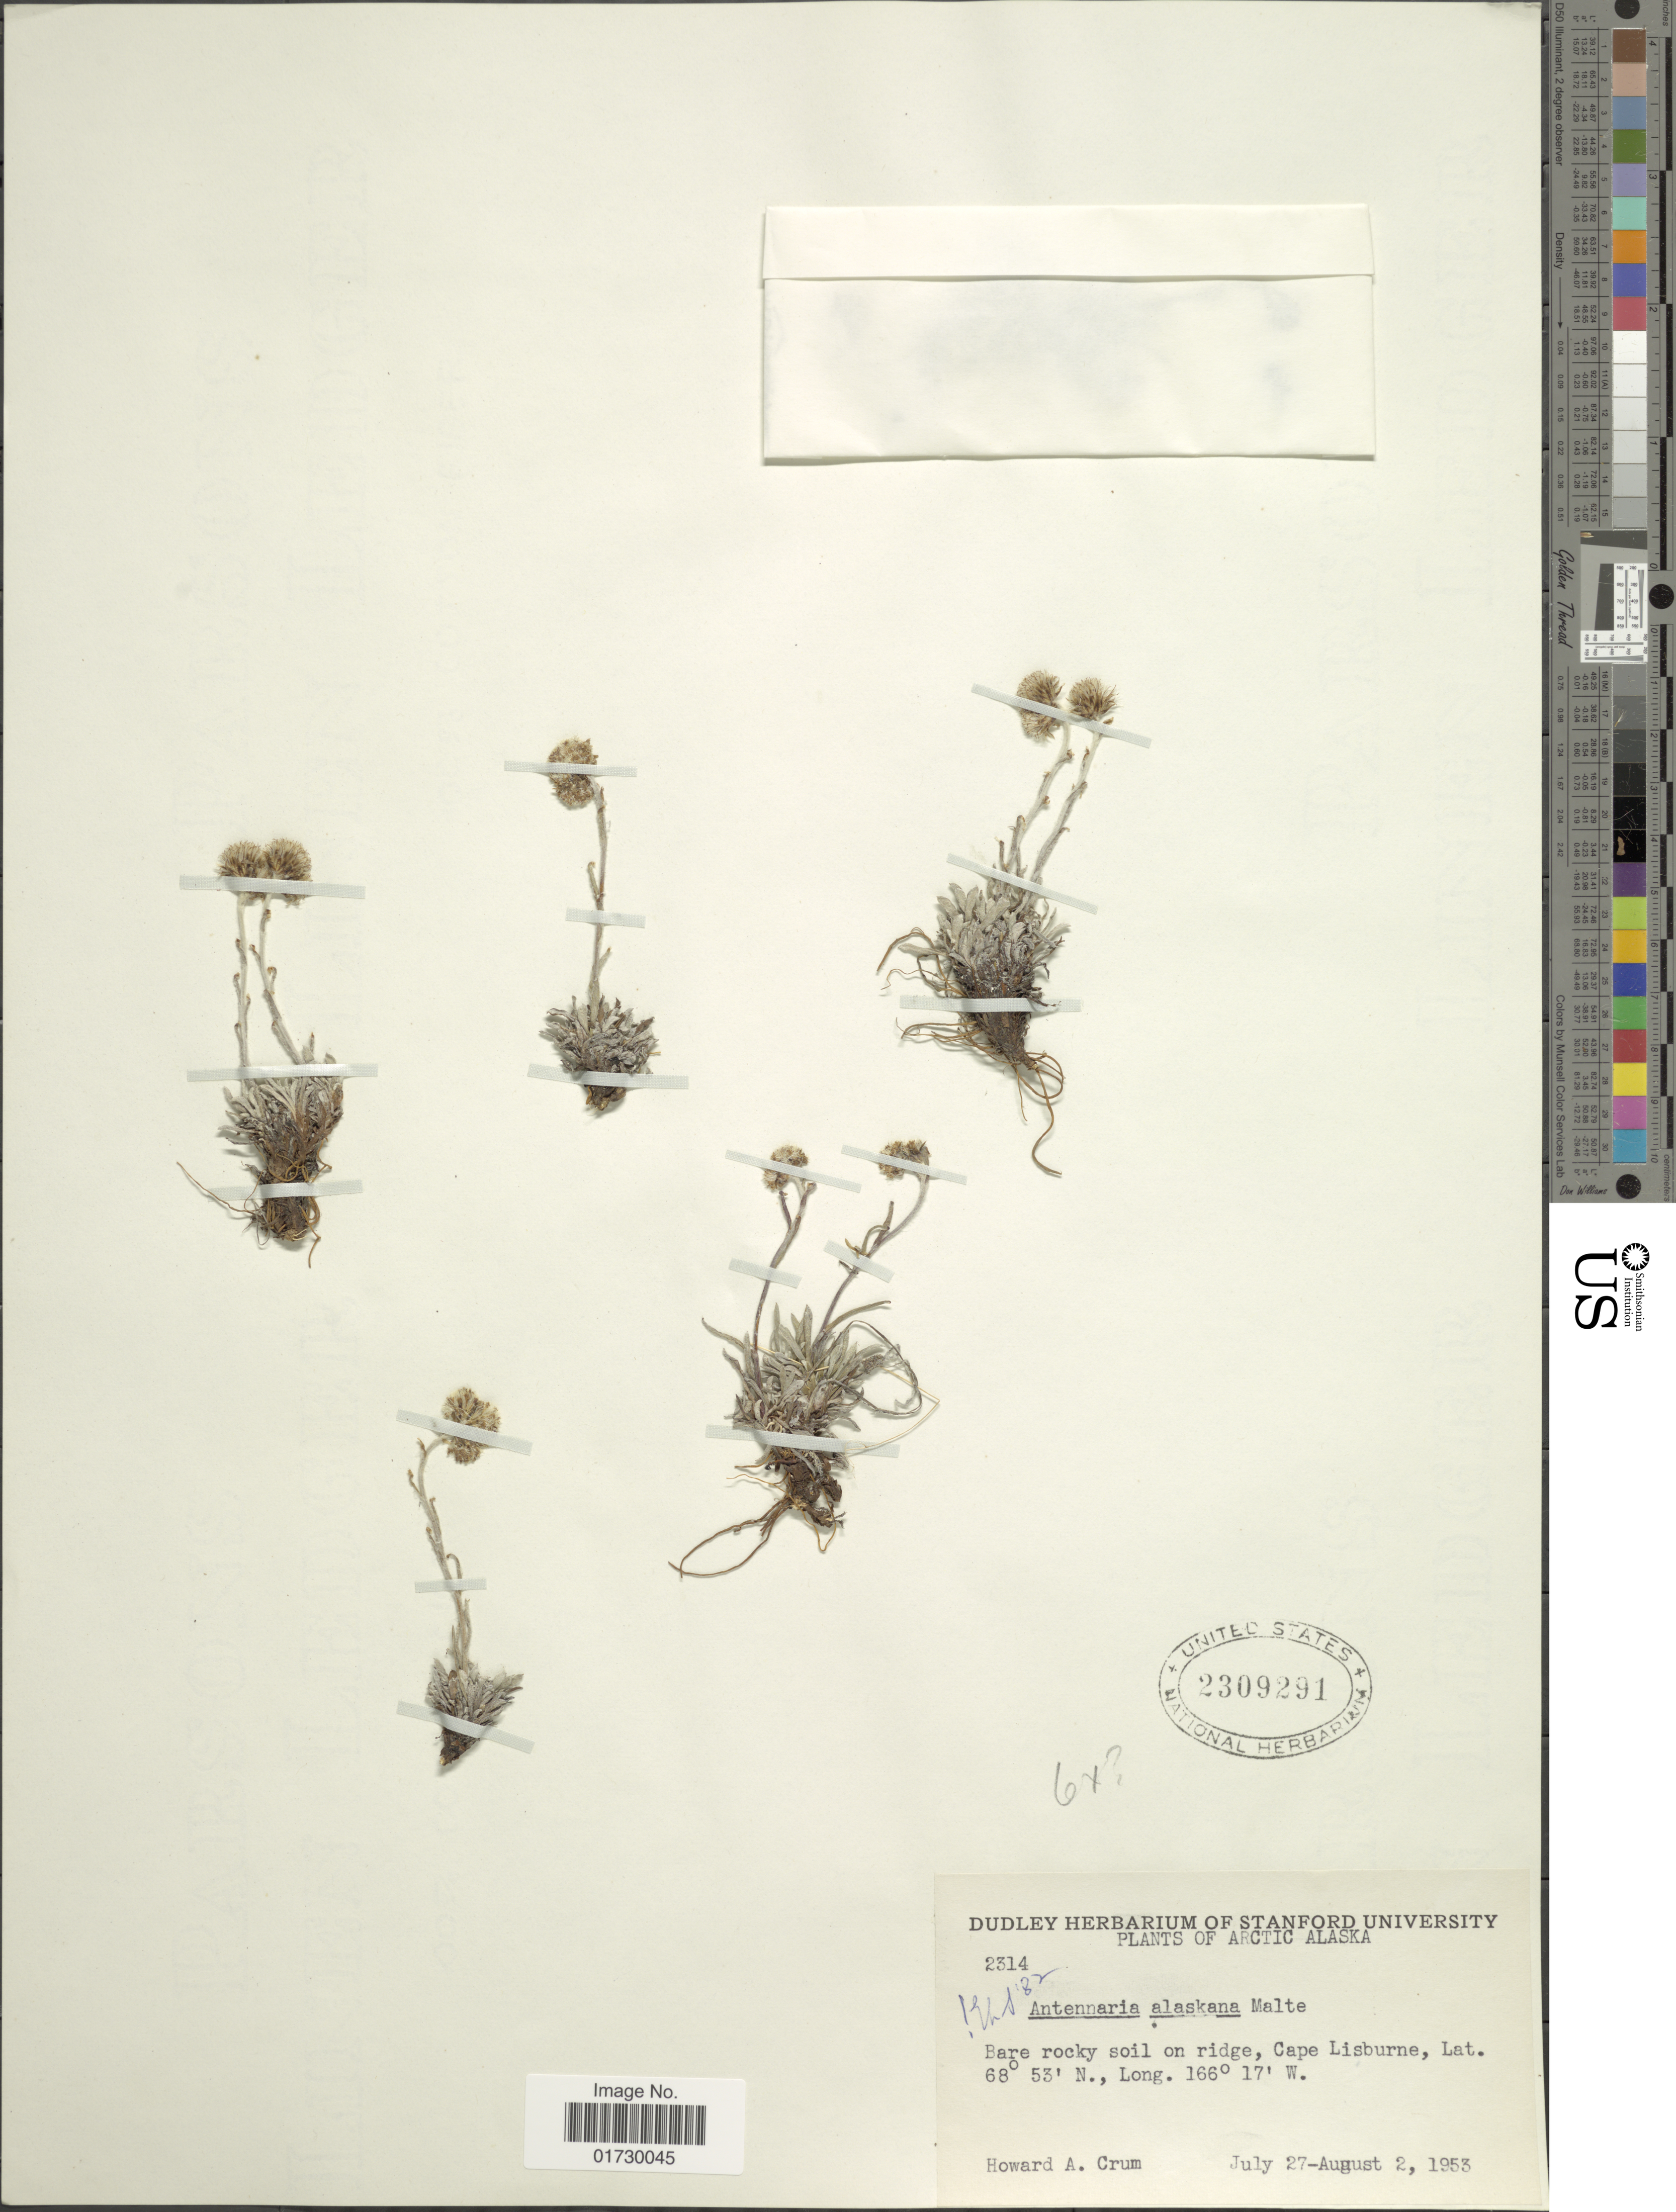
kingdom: Plantae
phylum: Tracheophyta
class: Magnoliopsida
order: Asterales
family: Asteraceae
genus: Antennaria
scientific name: Antennaria alaskana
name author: Malte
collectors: H. A. Crum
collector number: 2314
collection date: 1953-07-27/1953-08-02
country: United States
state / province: Alaska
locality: Arctic Alaska, Bare rocky soil on ridge, Cape Lisburne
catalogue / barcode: US 2309291